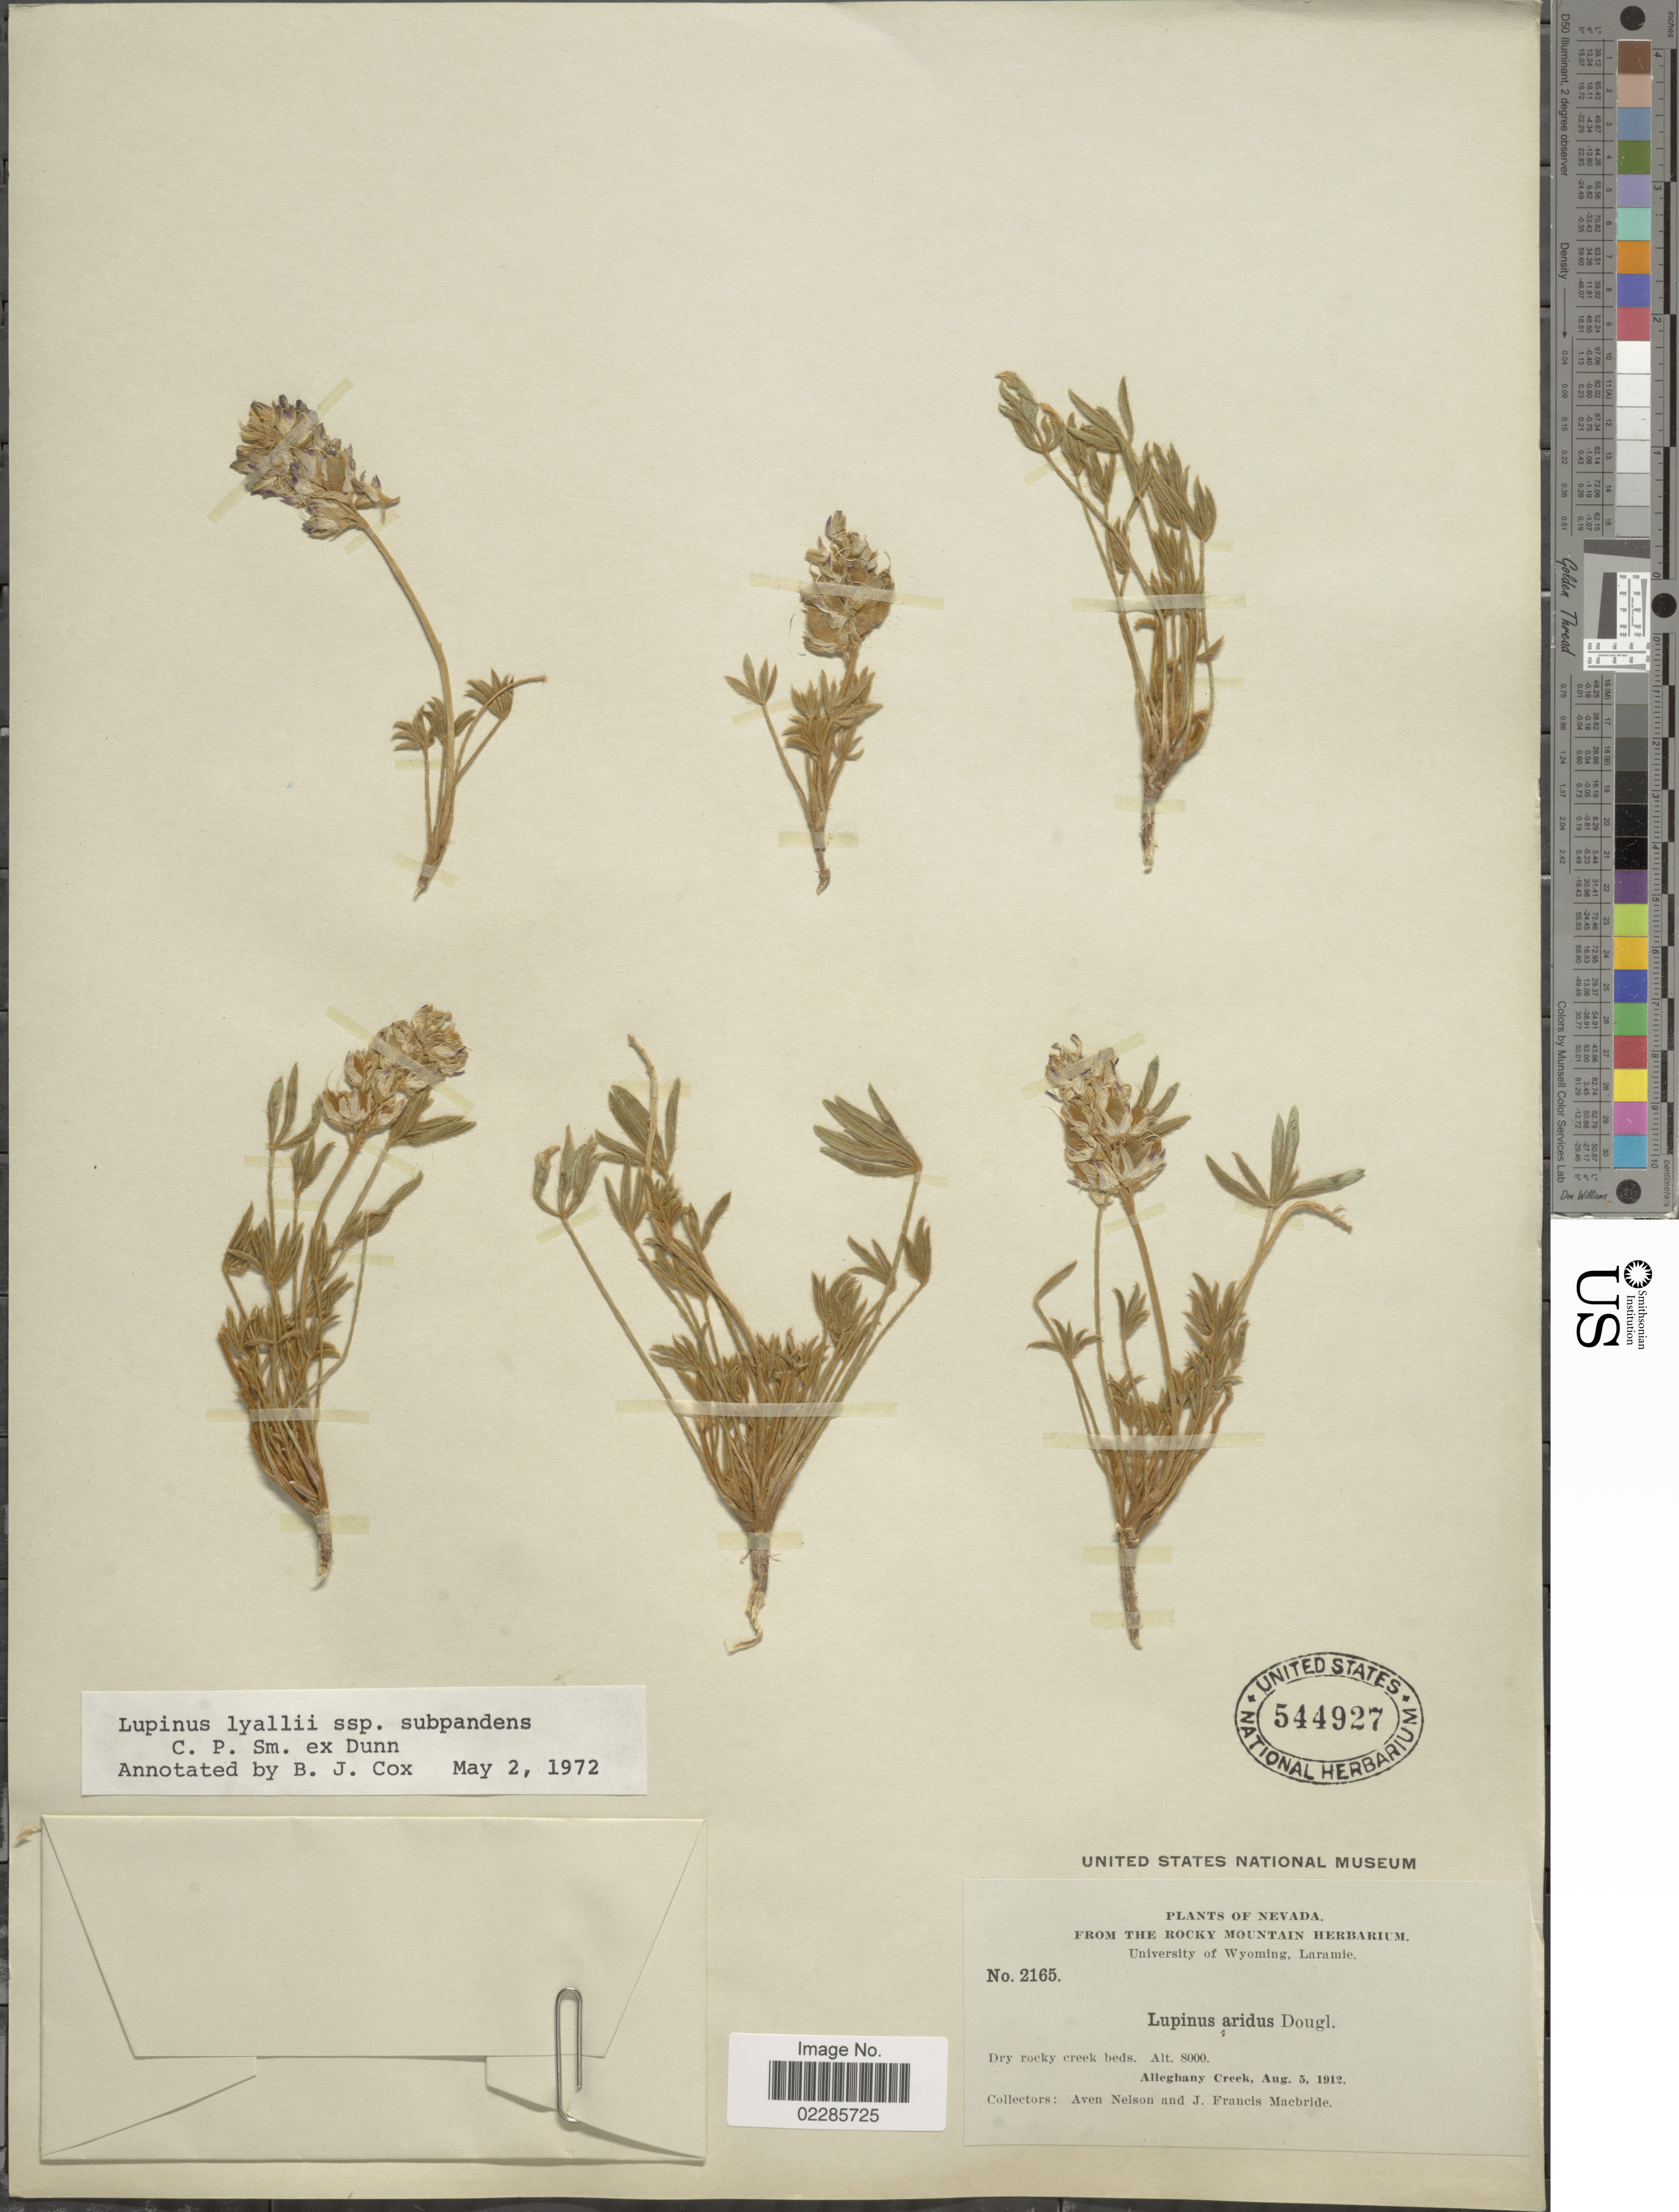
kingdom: Plantae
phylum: Tracheophyta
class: Magnoliopsida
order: Fabales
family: Fabaceae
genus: Lupinus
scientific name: Lupinus lyallii subsp. subpandens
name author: C.P. Sm. & D.B. Dunn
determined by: Cox, B. J.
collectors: A. Nelson & J. F. Macbride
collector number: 2165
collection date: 1912-08-05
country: United States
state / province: Nevada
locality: Dry rocky creek beds, Alleghany Creek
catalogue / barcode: US 544927